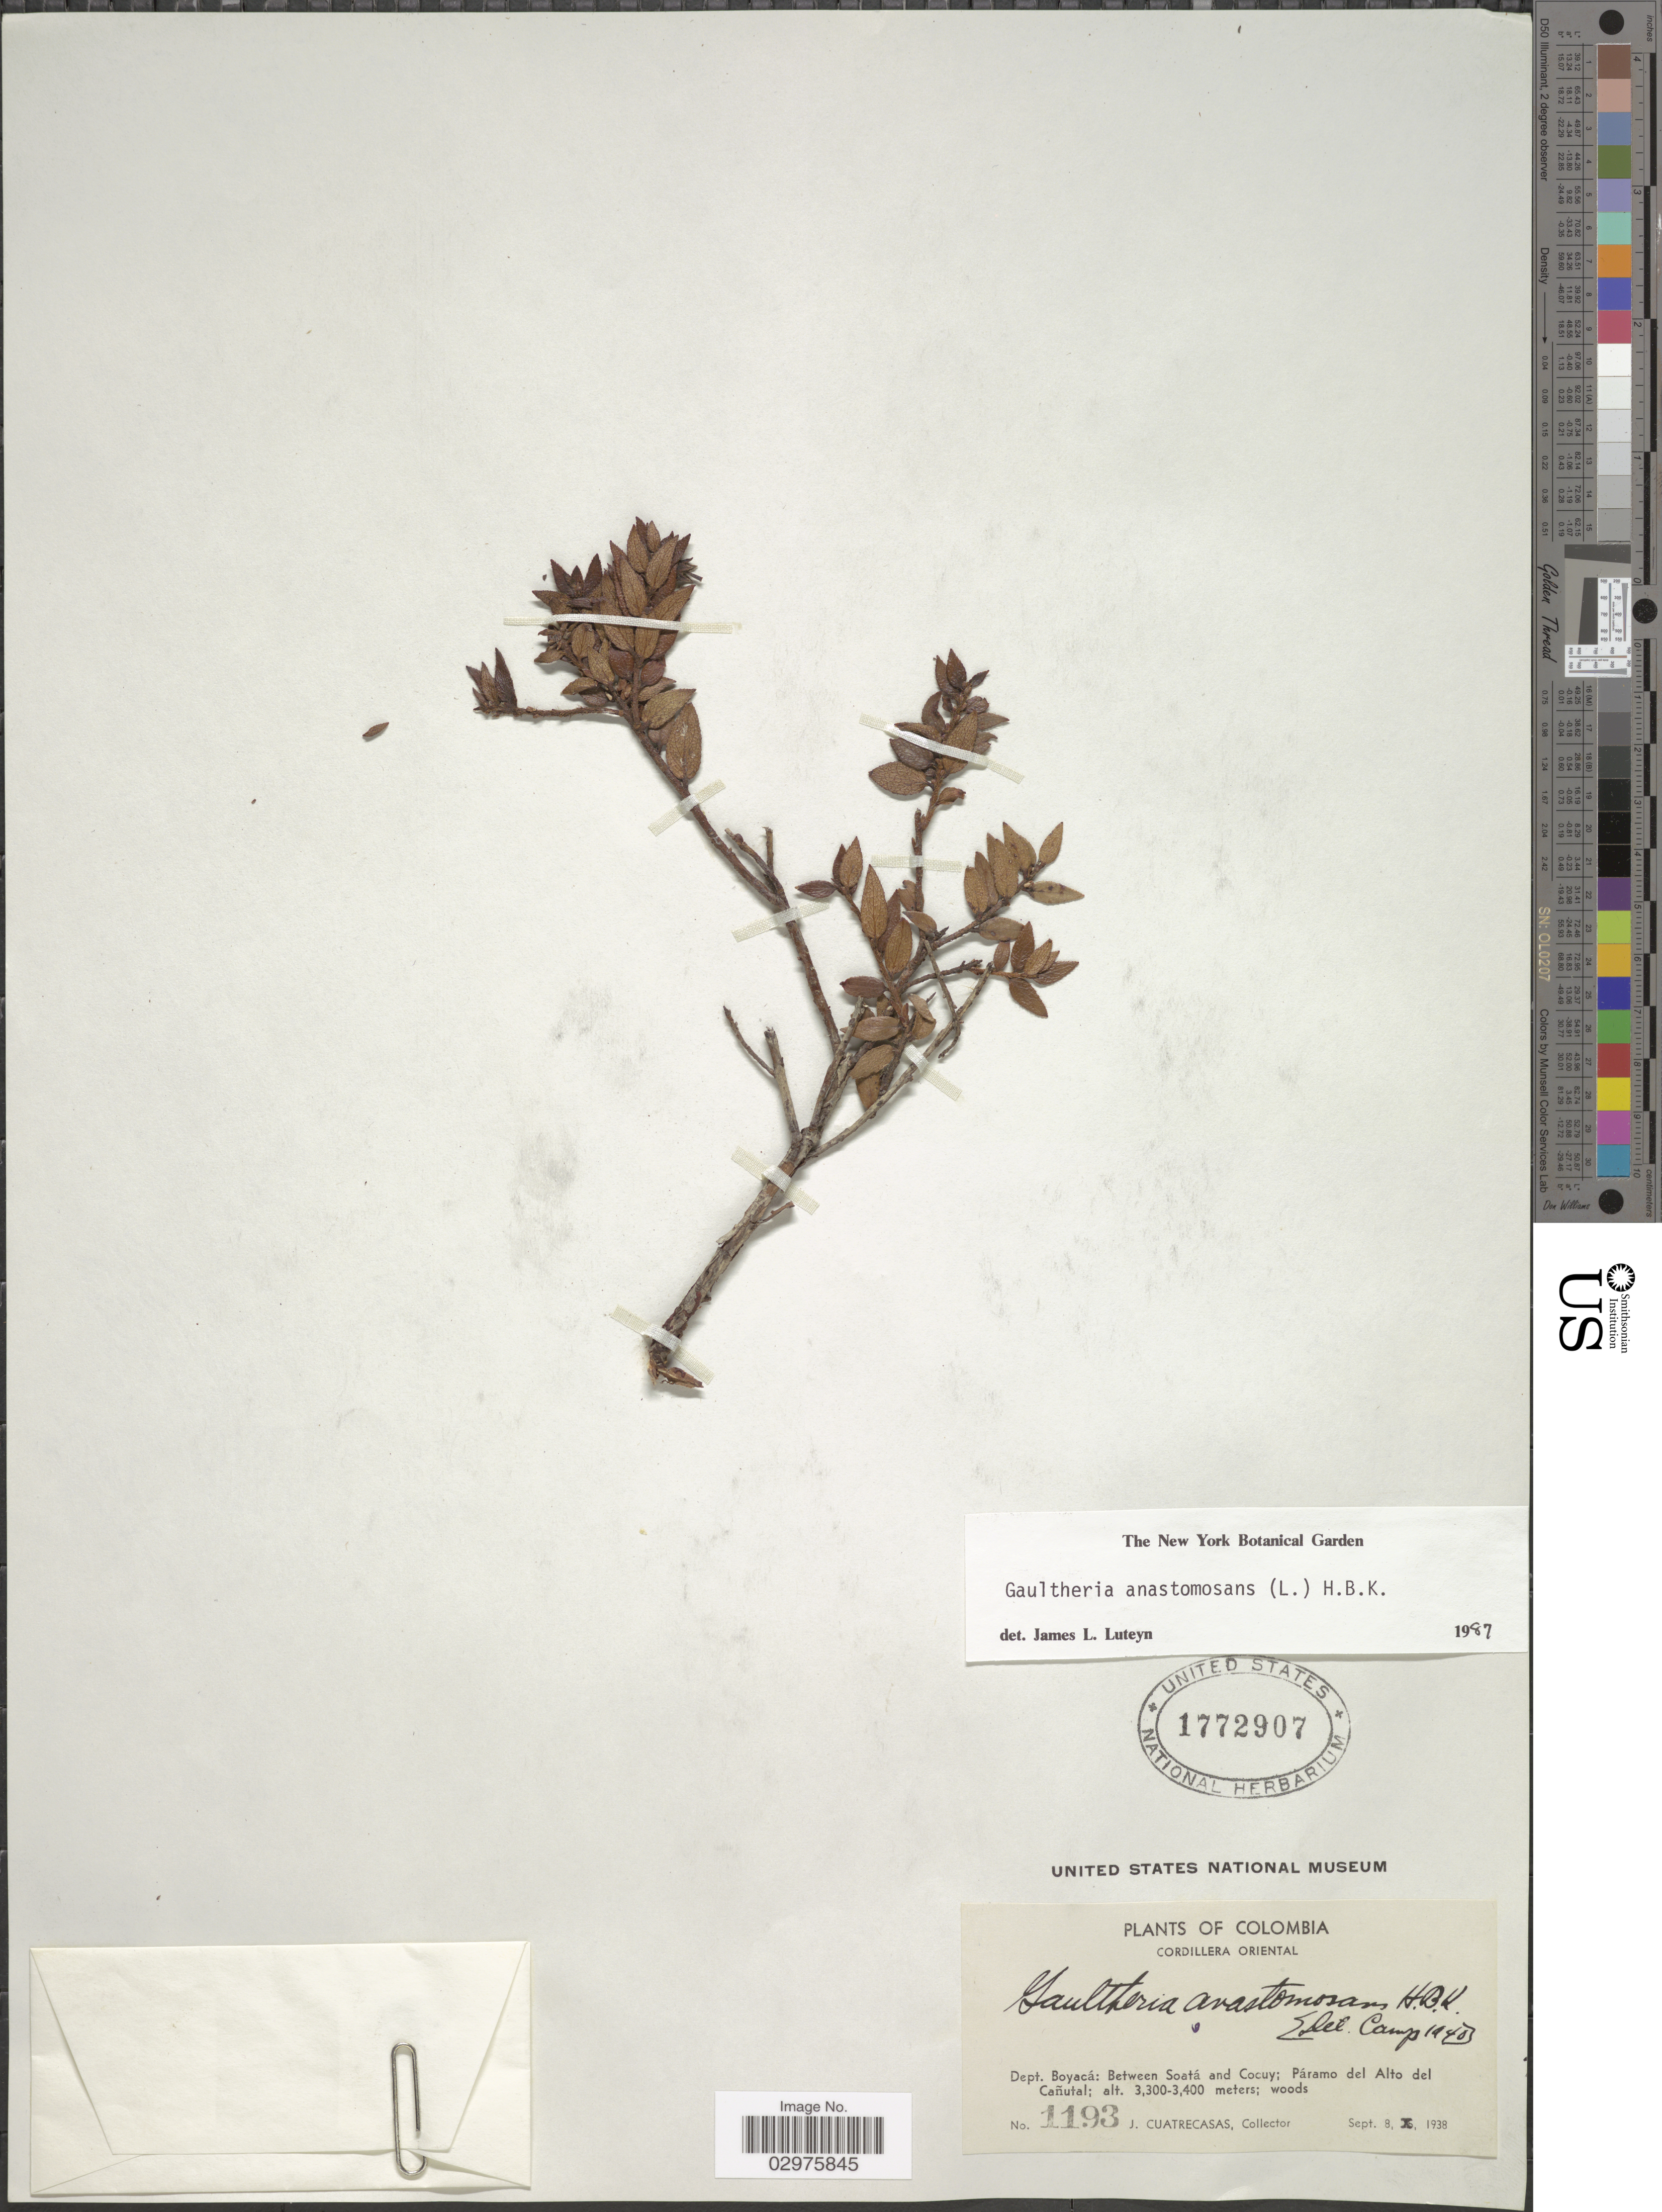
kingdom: Plantae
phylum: Tracheophyta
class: Magnoliopsida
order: Ericales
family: Ericaceae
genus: Gaultheria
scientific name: Gaultheria anastomosans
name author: (L. f.) Kunth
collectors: J. Cuatrecasas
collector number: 1193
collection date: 1938-09-08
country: Colombia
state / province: Boyacá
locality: Cordillera Oriental. Dept. Boyacá: Between Soatá and Cocuy; Páramo del Alto del Cañutal.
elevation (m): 3300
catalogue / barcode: US 1772907